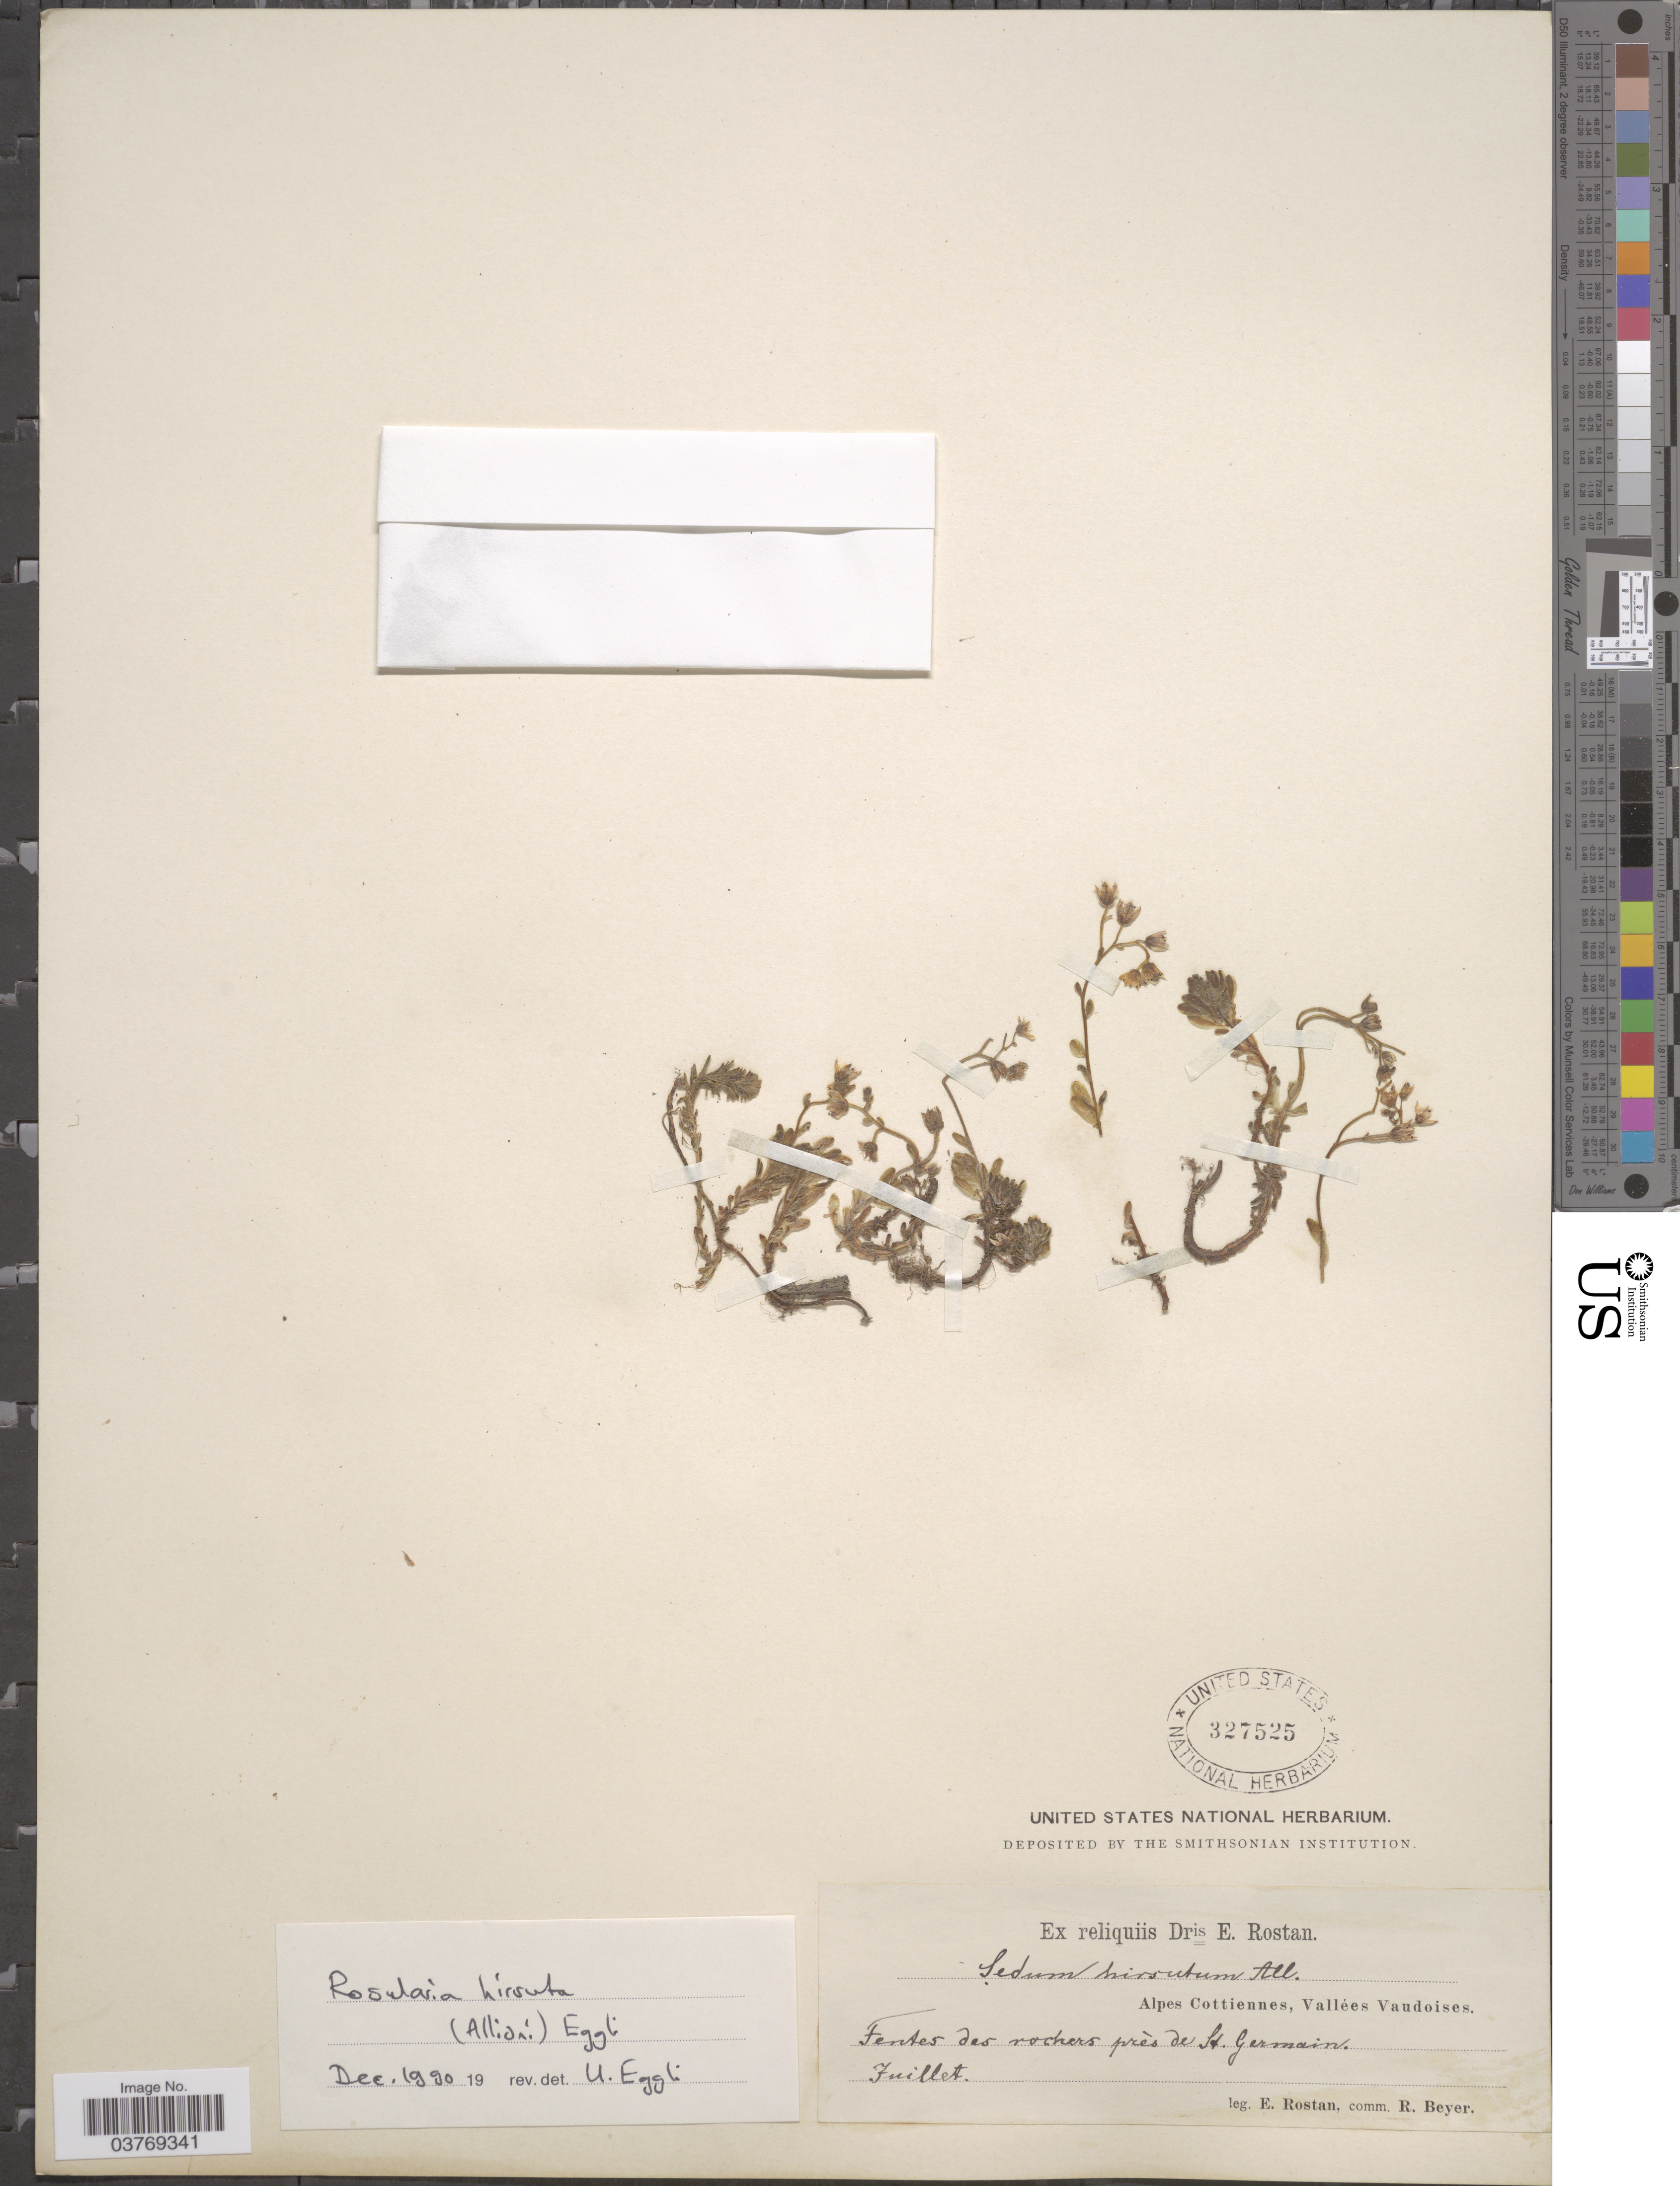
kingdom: Plantae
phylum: Tracheophyta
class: Magnoliopsida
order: Saxifragales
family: Crassulaceae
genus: Rosularia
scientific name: Rosularia hirsuta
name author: (All.) Eggli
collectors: E. Rostan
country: Switzerland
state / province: Valais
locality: Alpes Cottiennes, Vallées Vaudoises. Fentes des rochers près de St. Germain.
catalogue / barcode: US 327525